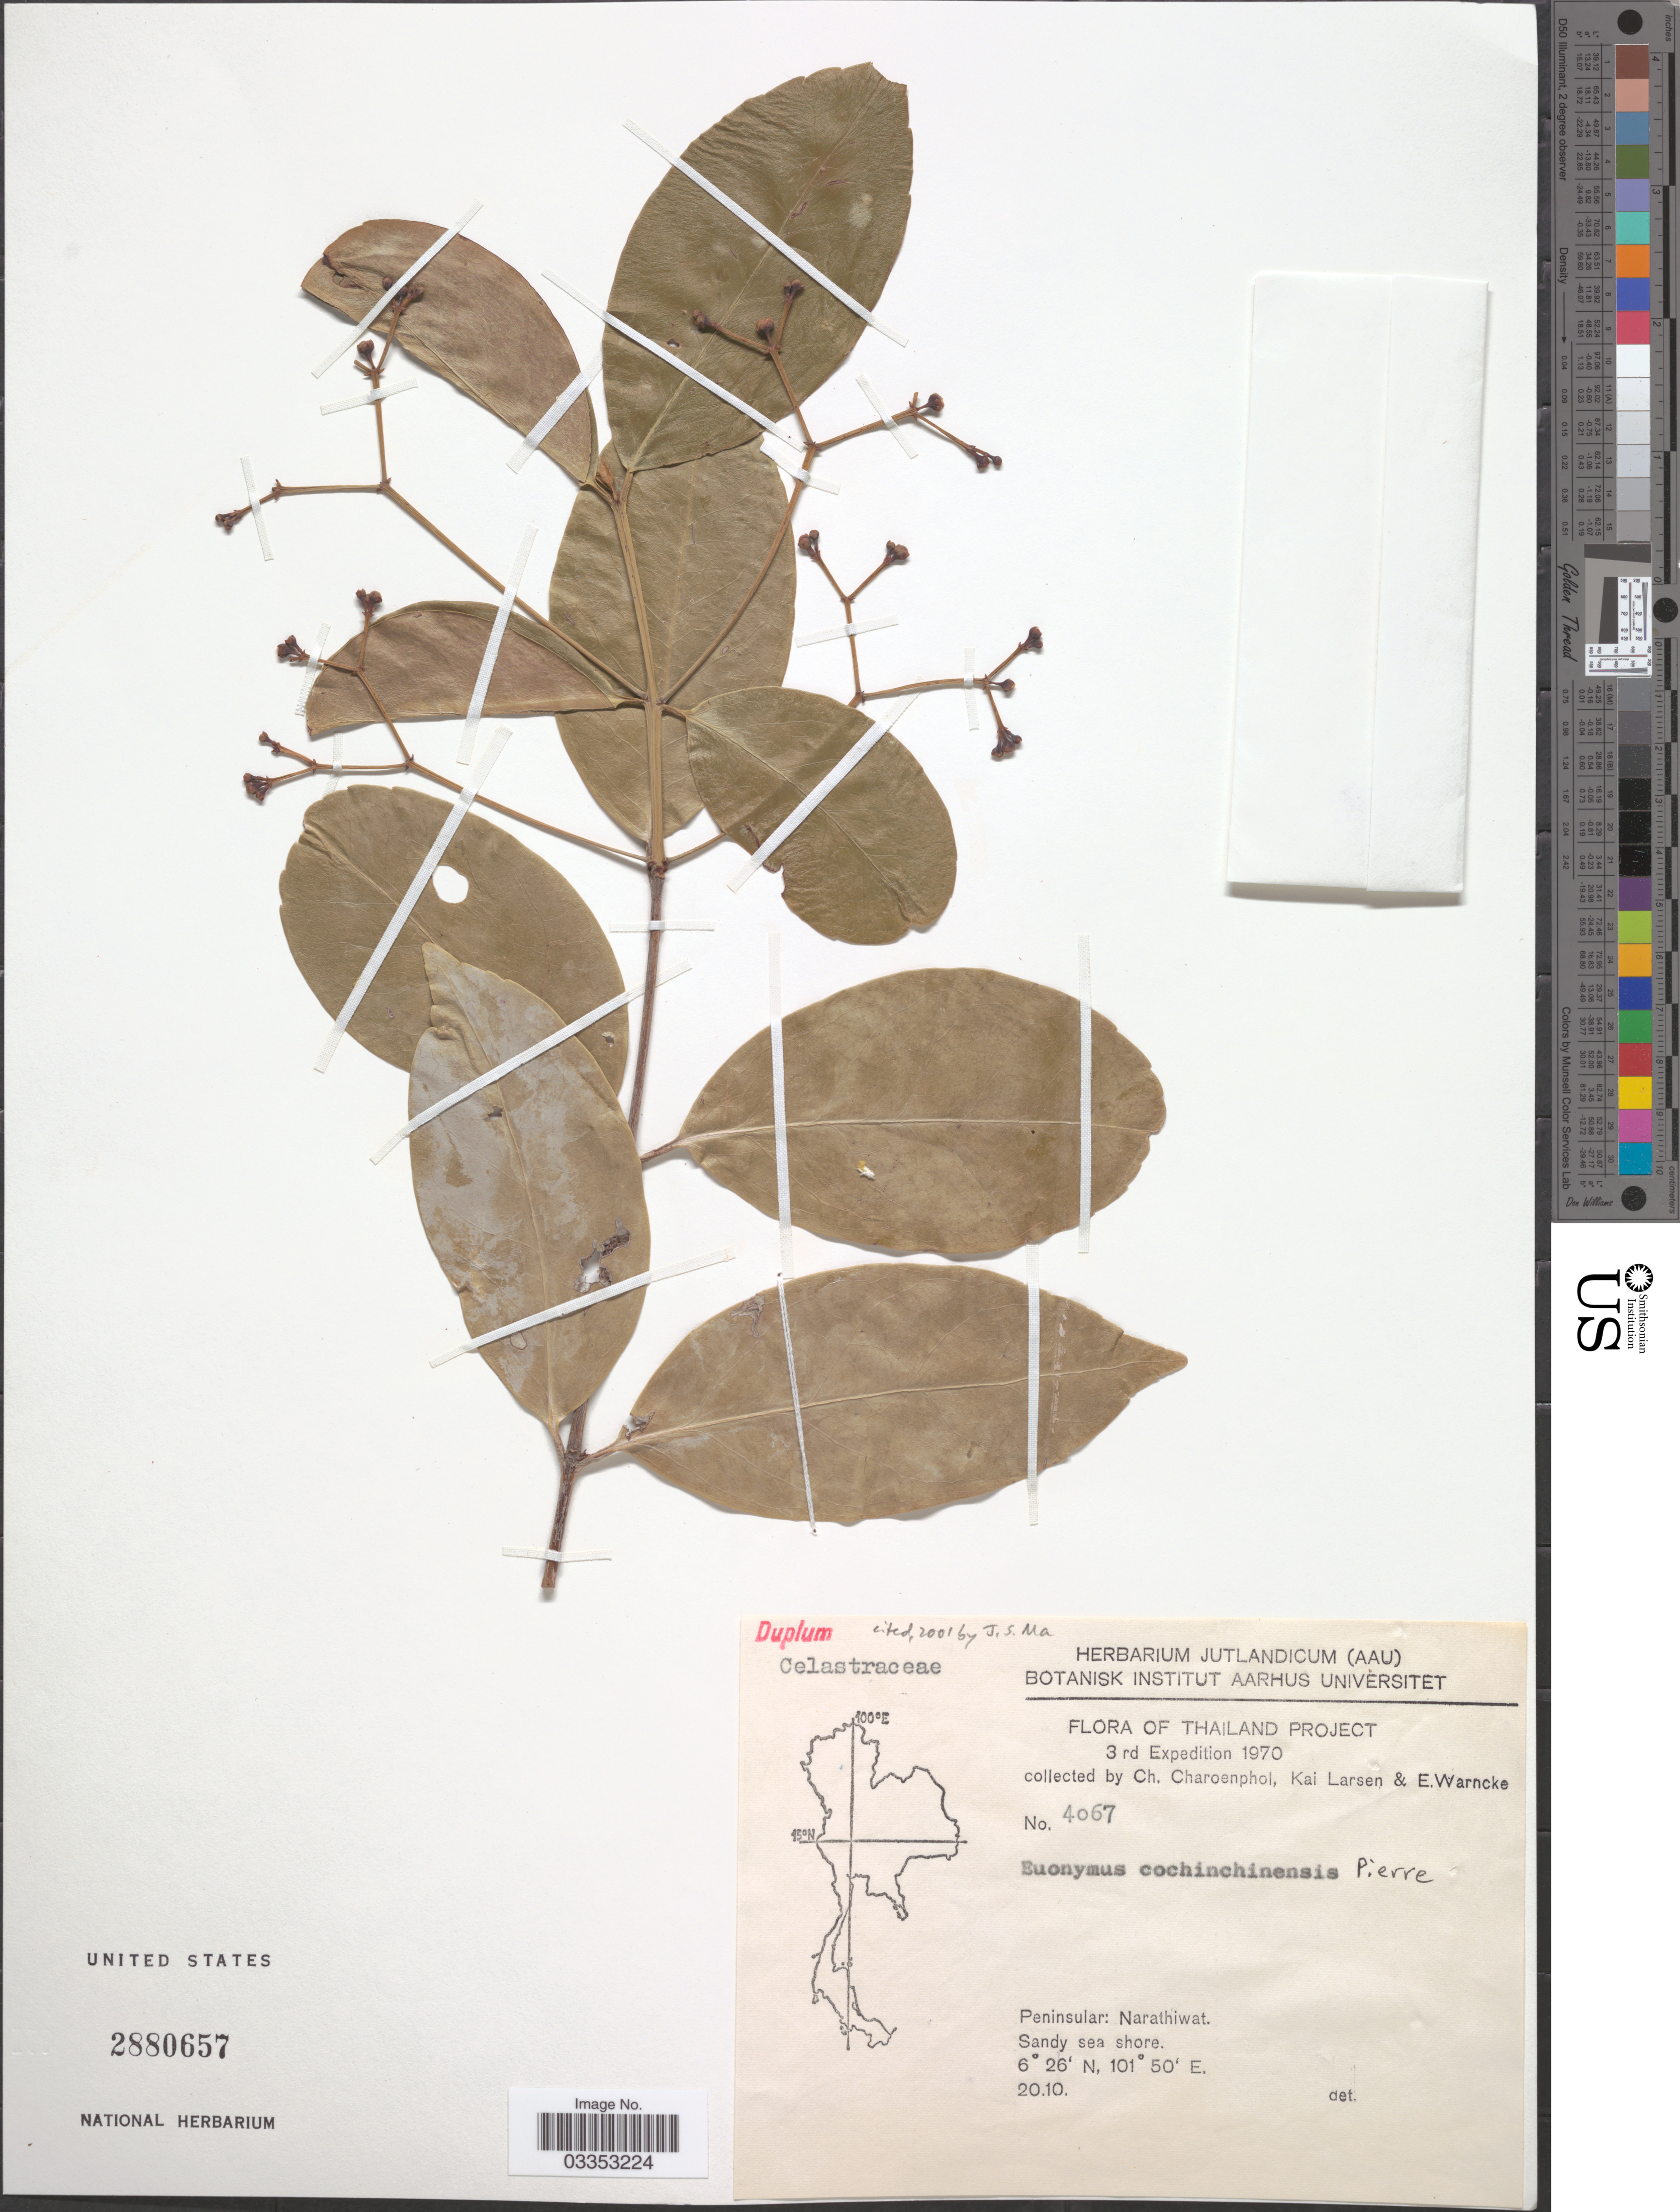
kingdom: Plantae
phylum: Tracheophyta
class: Magnoliopsida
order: Celastrales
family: Celastraceae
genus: Euonymus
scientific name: Euonymus cochinchinensis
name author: Pierre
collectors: C. Charoenphol, K. Larsen & E. Warncke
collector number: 4067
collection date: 1970-10-20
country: Thailand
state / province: Narathiwat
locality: Peninsular: Narathiwat.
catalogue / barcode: US 2880657